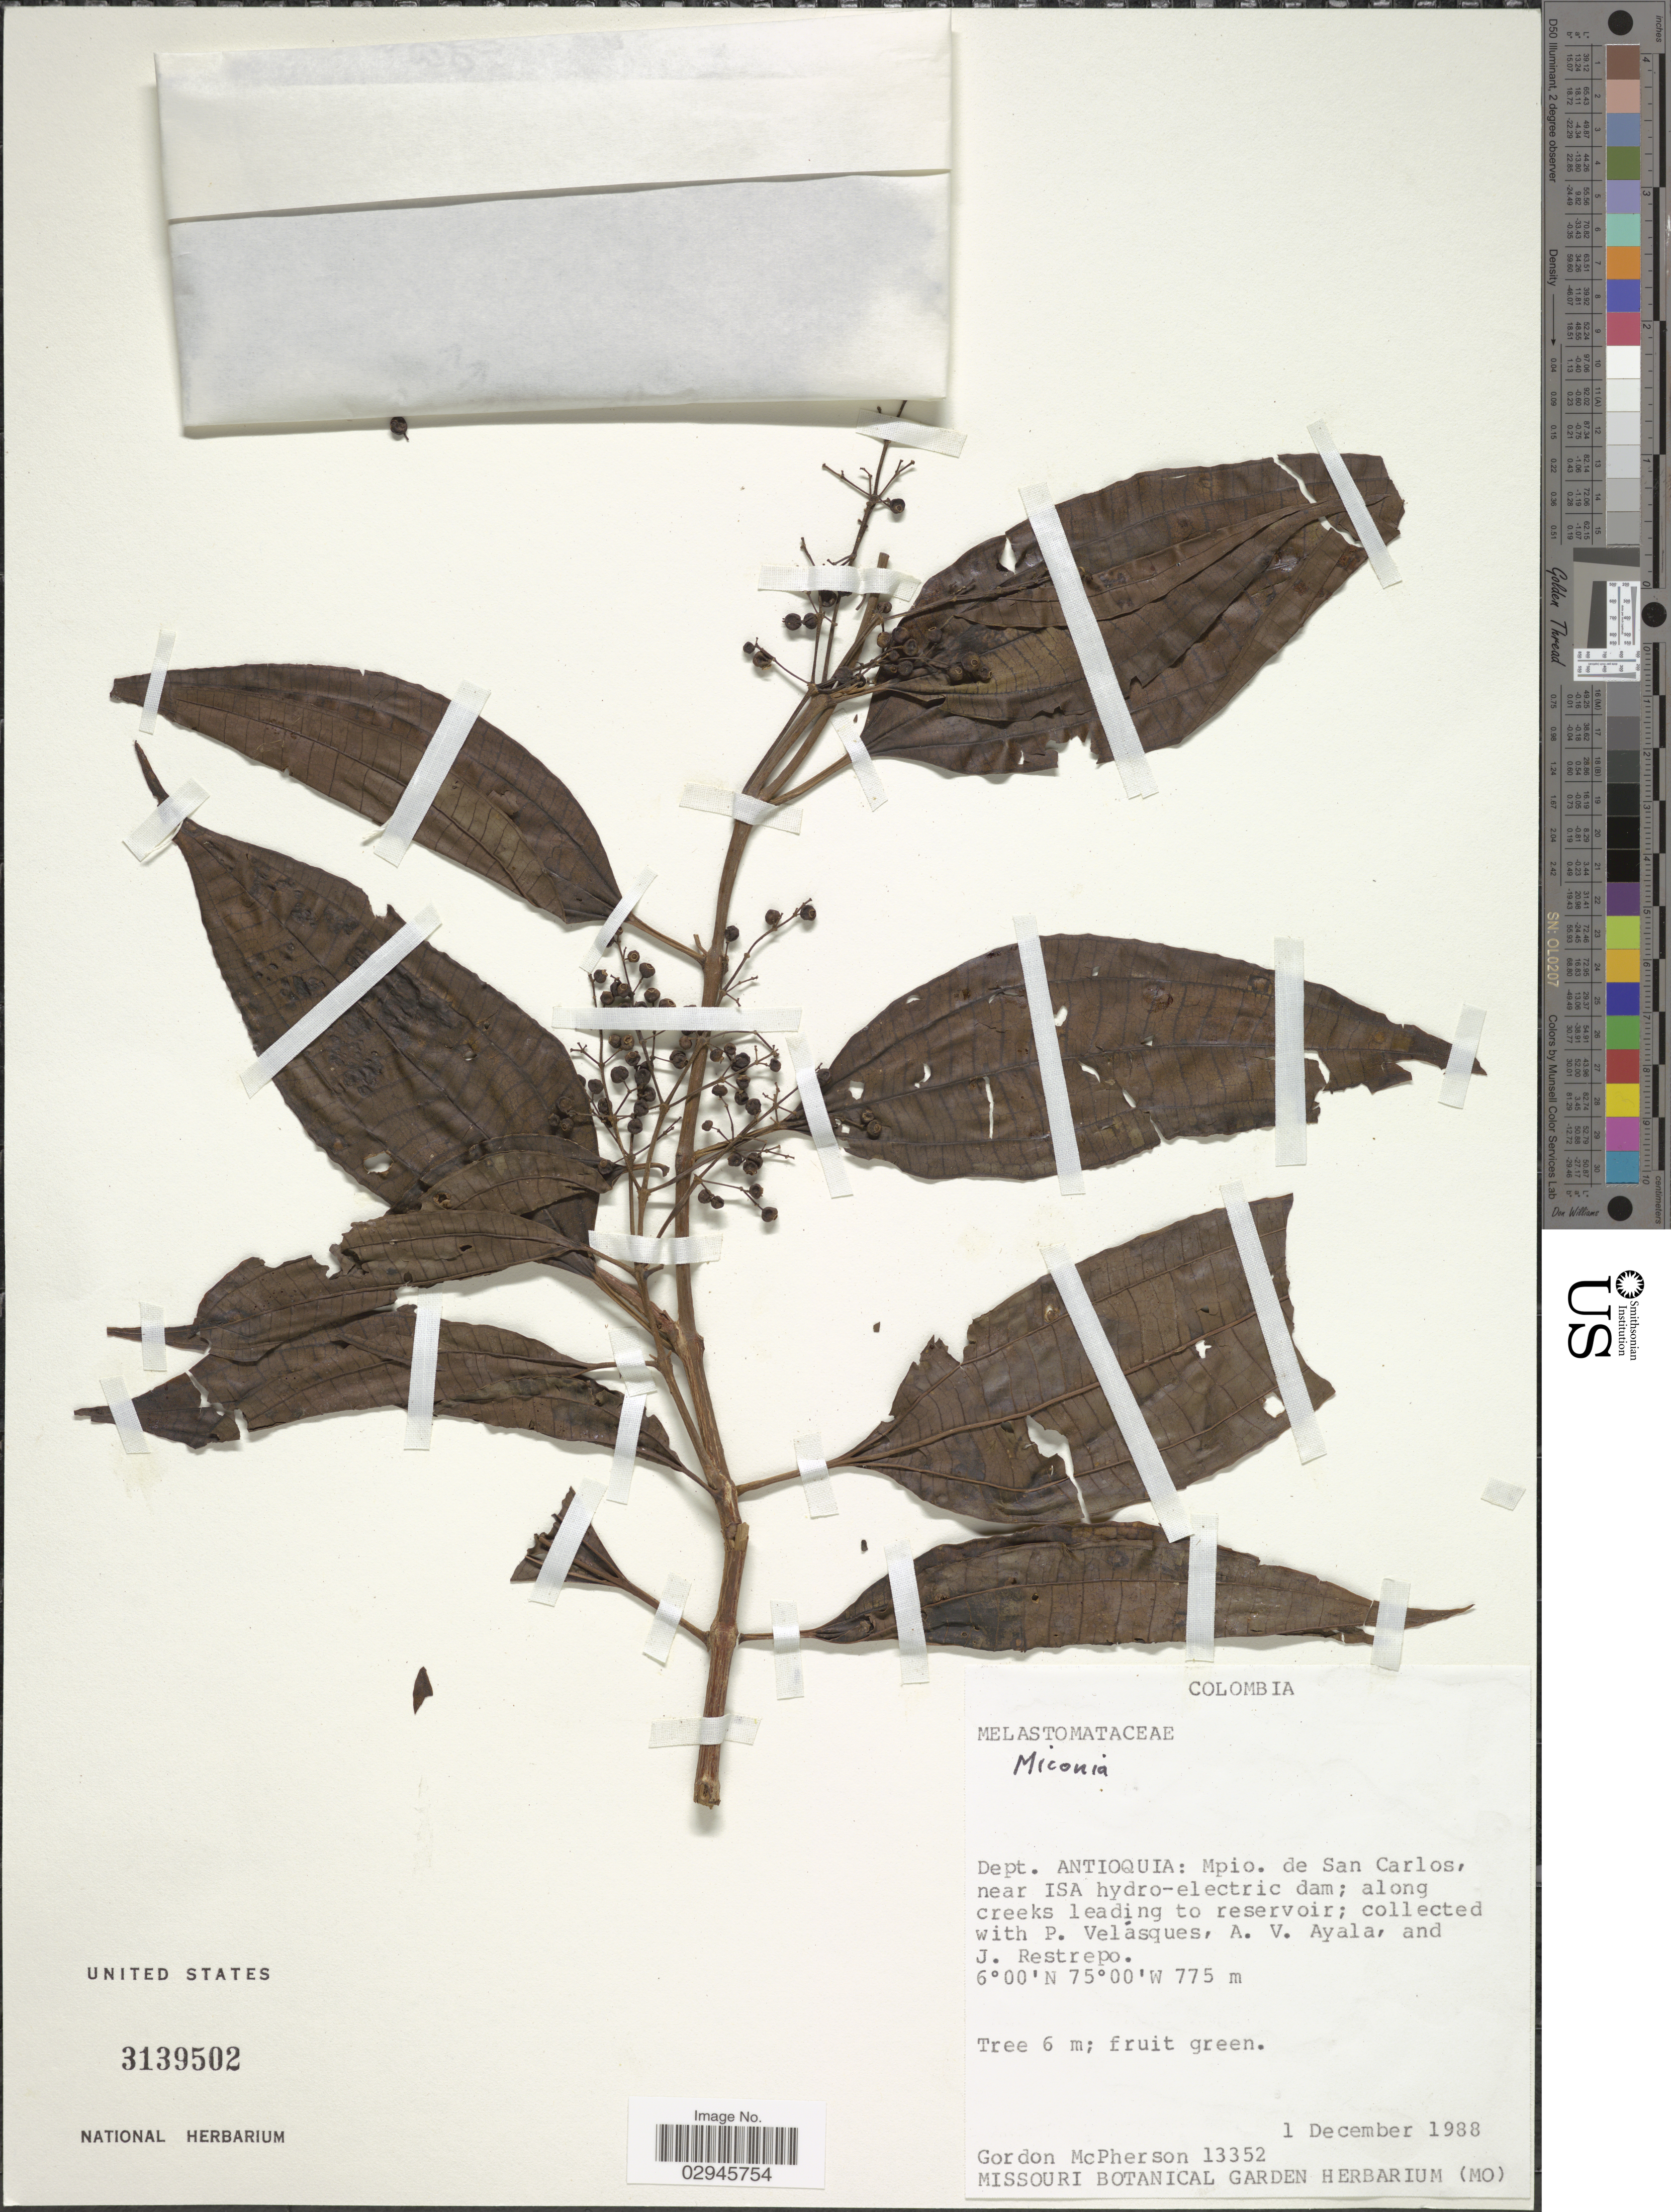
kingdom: Plantae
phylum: Tracheophyta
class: Magnoliopsida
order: Myrtales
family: Melastomataceae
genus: Miconia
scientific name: Miconia sp.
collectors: G. D. McPherson, P. Velasquez, A. V. Ayala & D. Restrepo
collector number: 13352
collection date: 1988-12-01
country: Colombia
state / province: Antioquia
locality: Dept. Antioquia: Mpio. de San Carlos, near ISA hydro-electric dam; along creeks leading to reservoir.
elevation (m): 775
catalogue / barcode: US 3139502